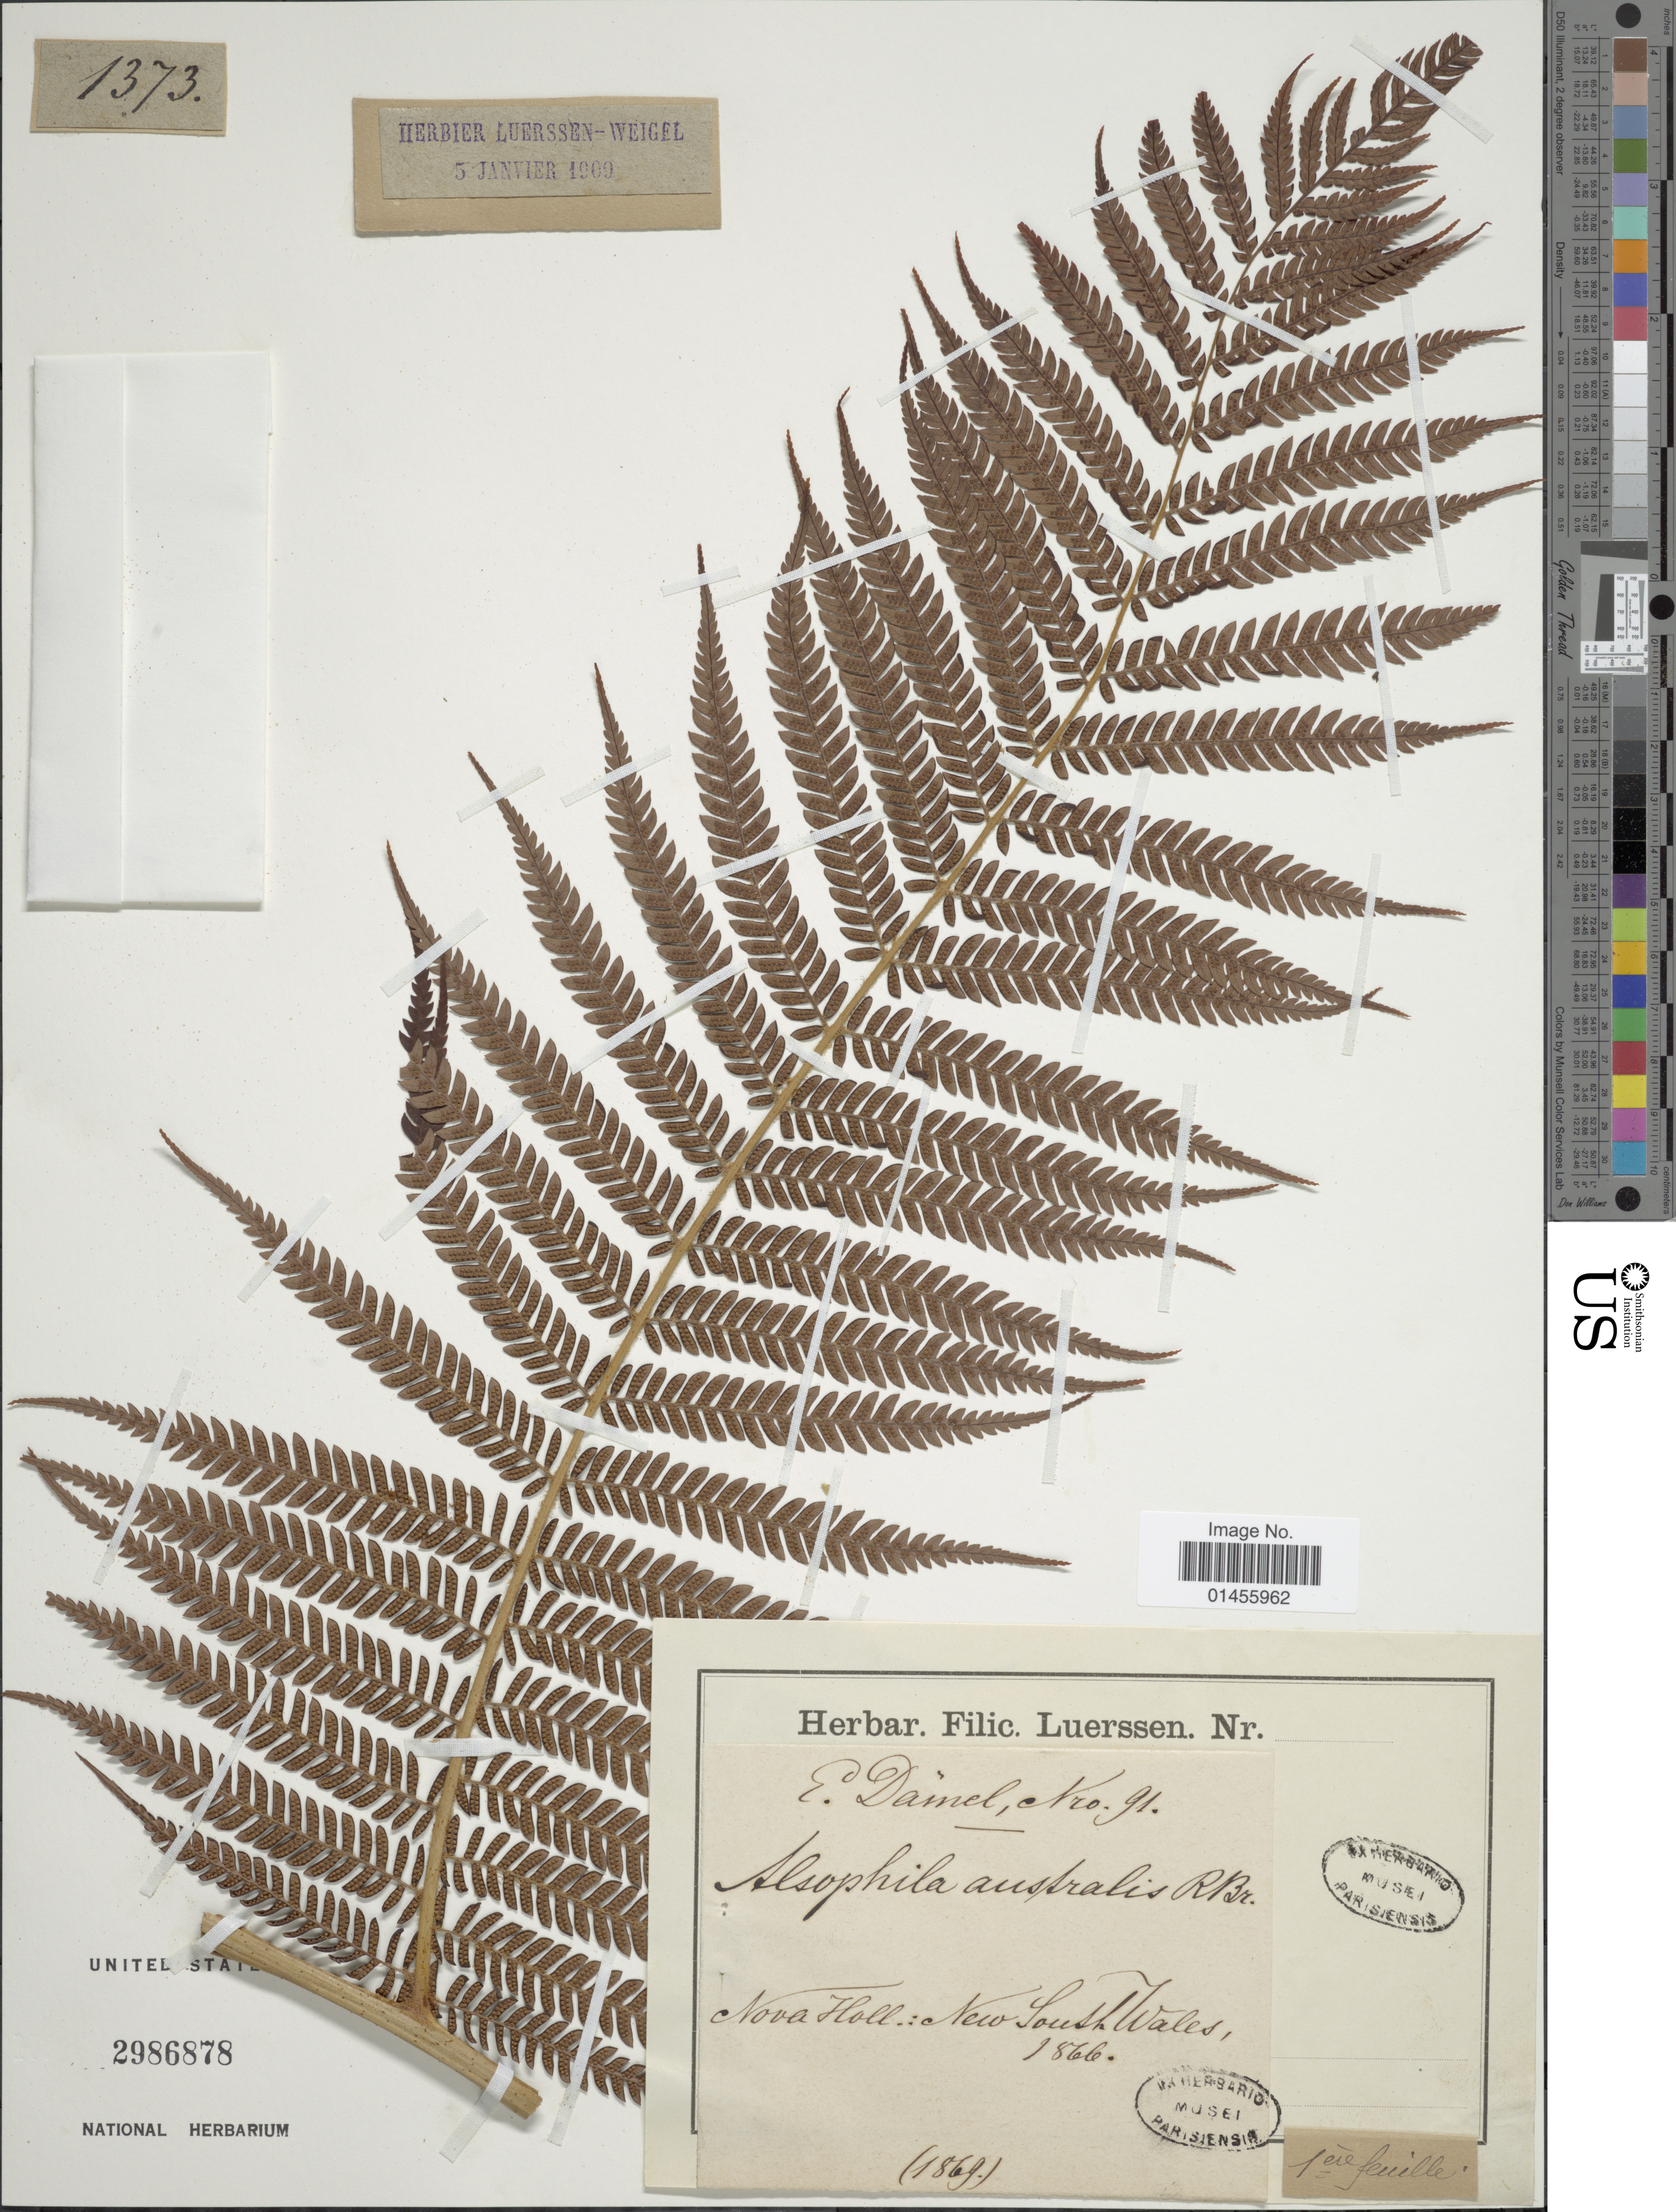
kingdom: Plantae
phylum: Tracheophyta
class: Polypodiopsida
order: Cyatheales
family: Cyatheaceae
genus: Alsophila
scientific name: Alsophila australis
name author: R. Br.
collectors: E. Daniel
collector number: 91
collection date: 1866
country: Australia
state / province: New South Wales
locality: Nova Holl.: New South Wales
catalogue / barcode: US 2986878